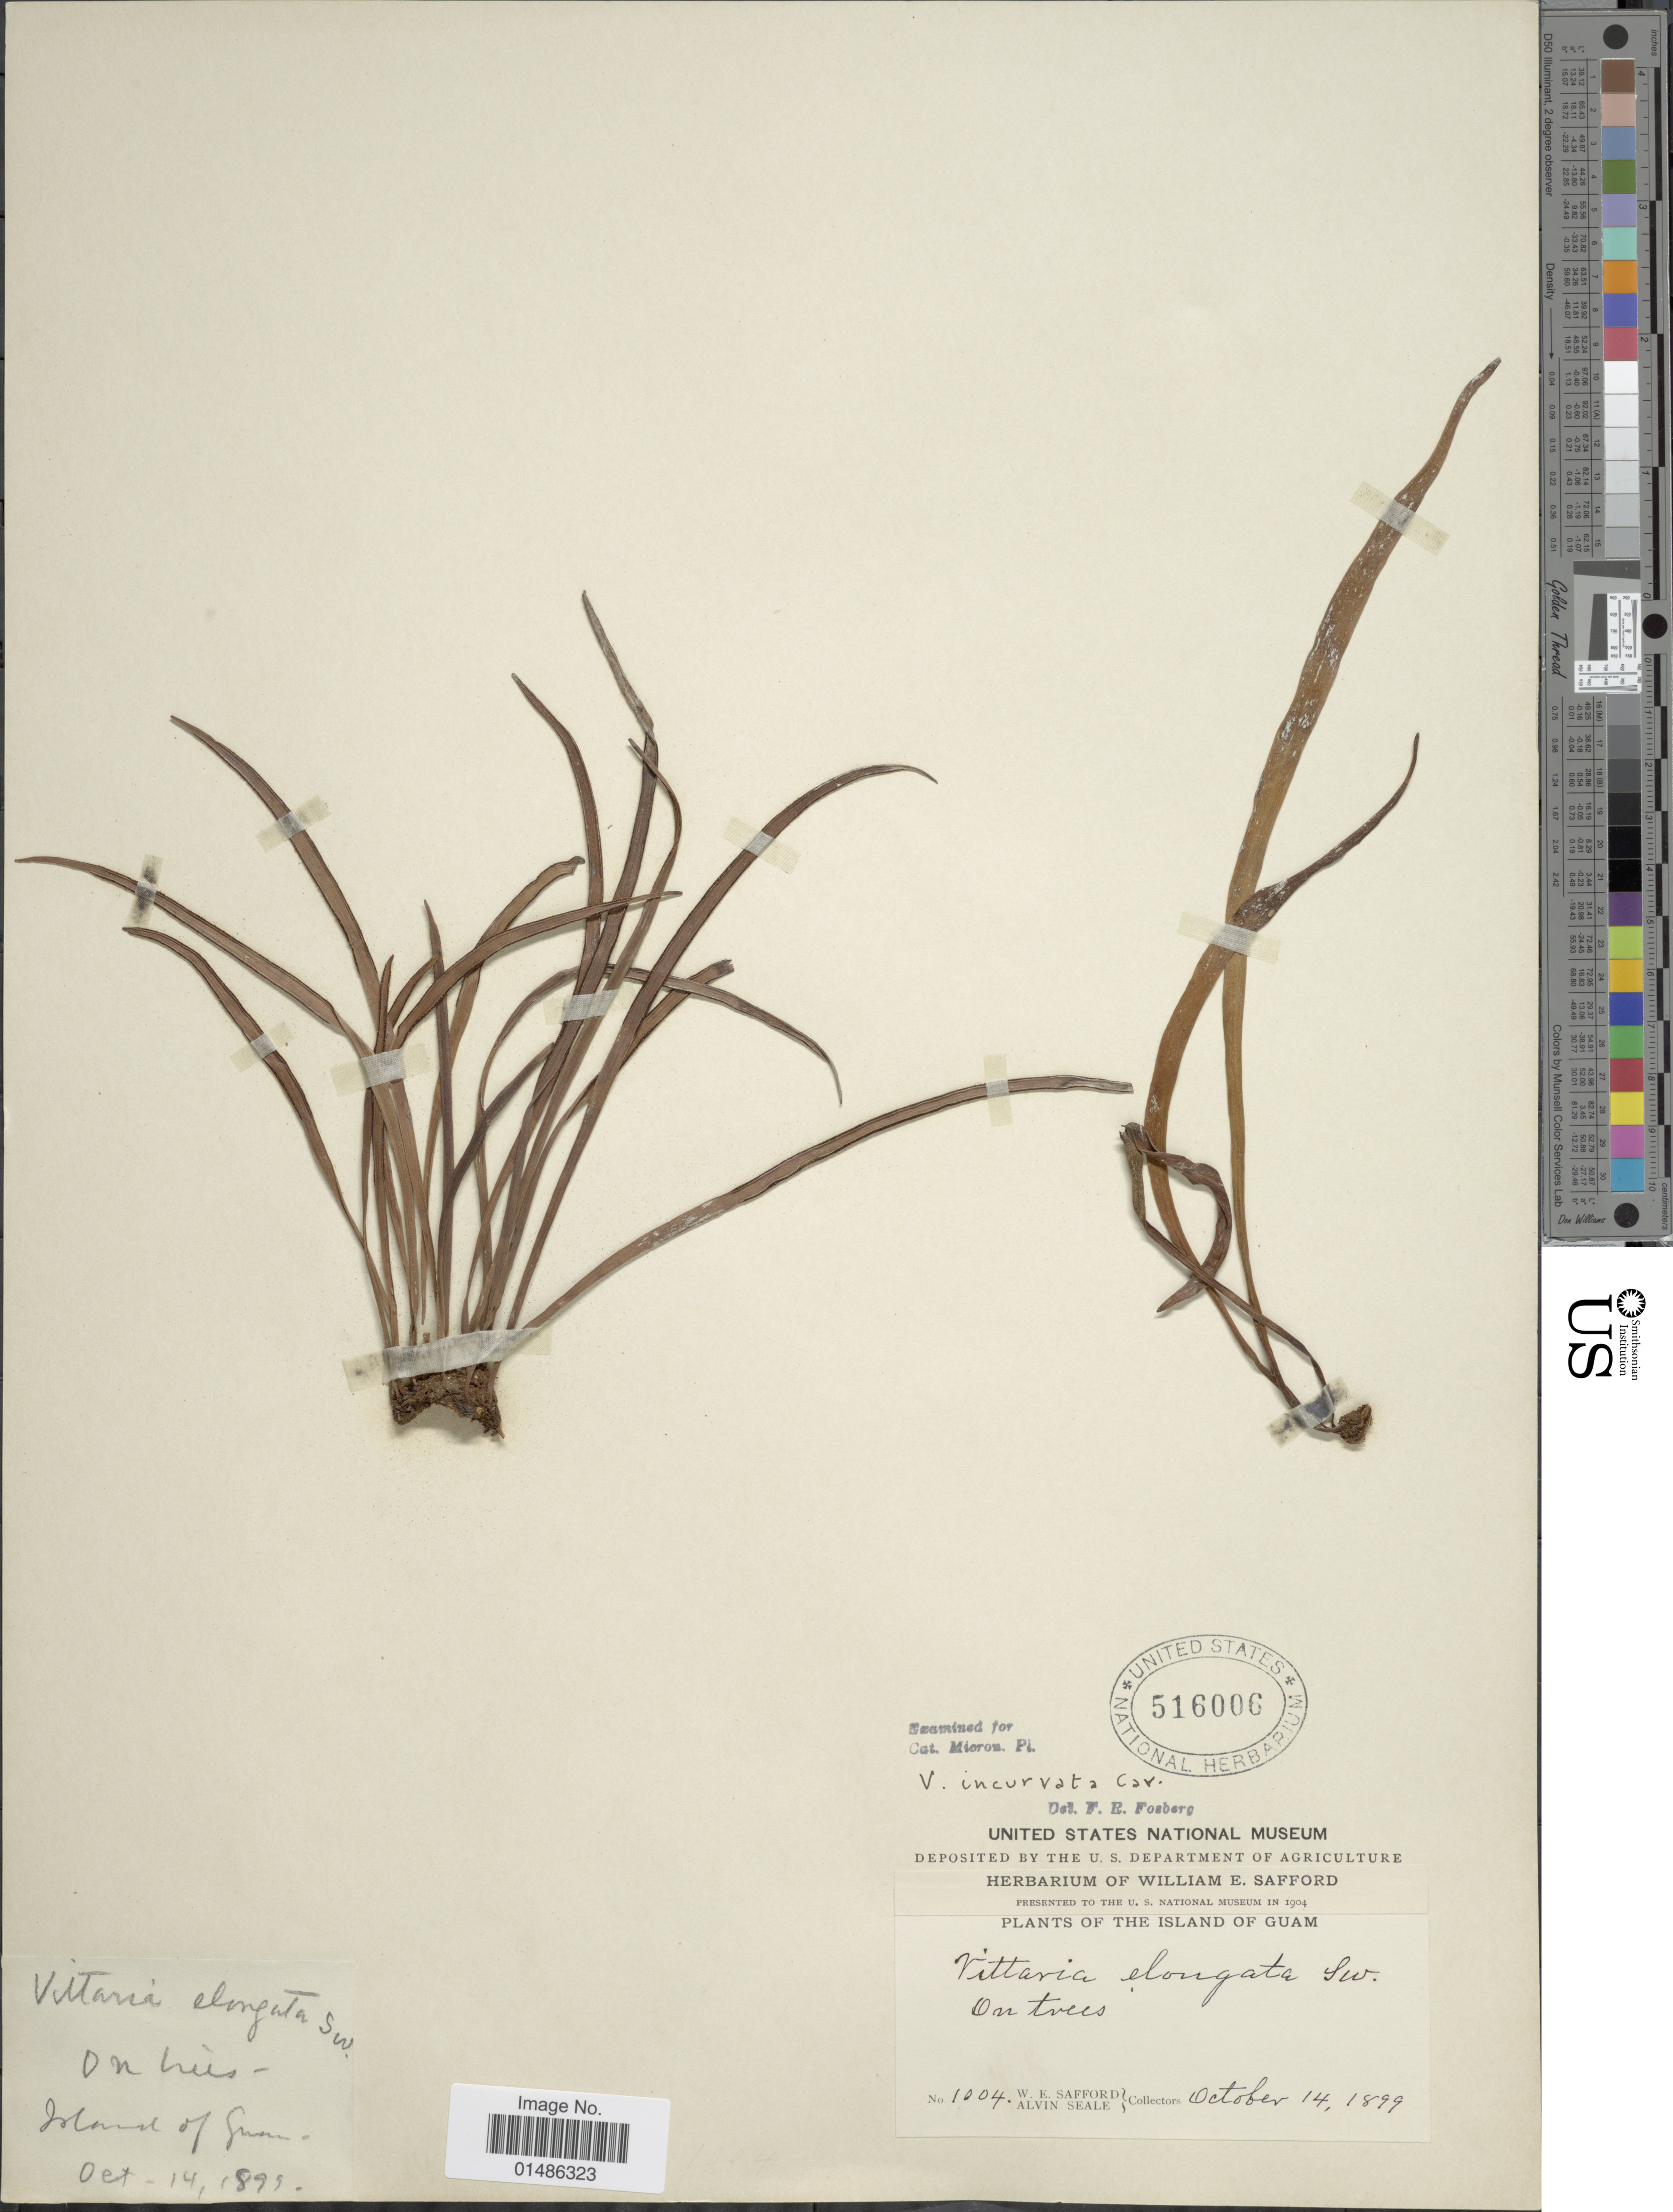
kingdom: Plantae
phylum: Tracheophyta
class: Polypodiopsida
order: Polypodiales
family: Pteridaceae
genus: Haplopteris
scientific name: Haplopteris ensiformis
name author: (Sw.) E.H. Crane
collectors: W. E. Safford & A. Seale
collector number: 1004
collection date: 1899-10-14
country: Guam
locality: Island of Guam. On trees.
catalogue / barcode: US 516006